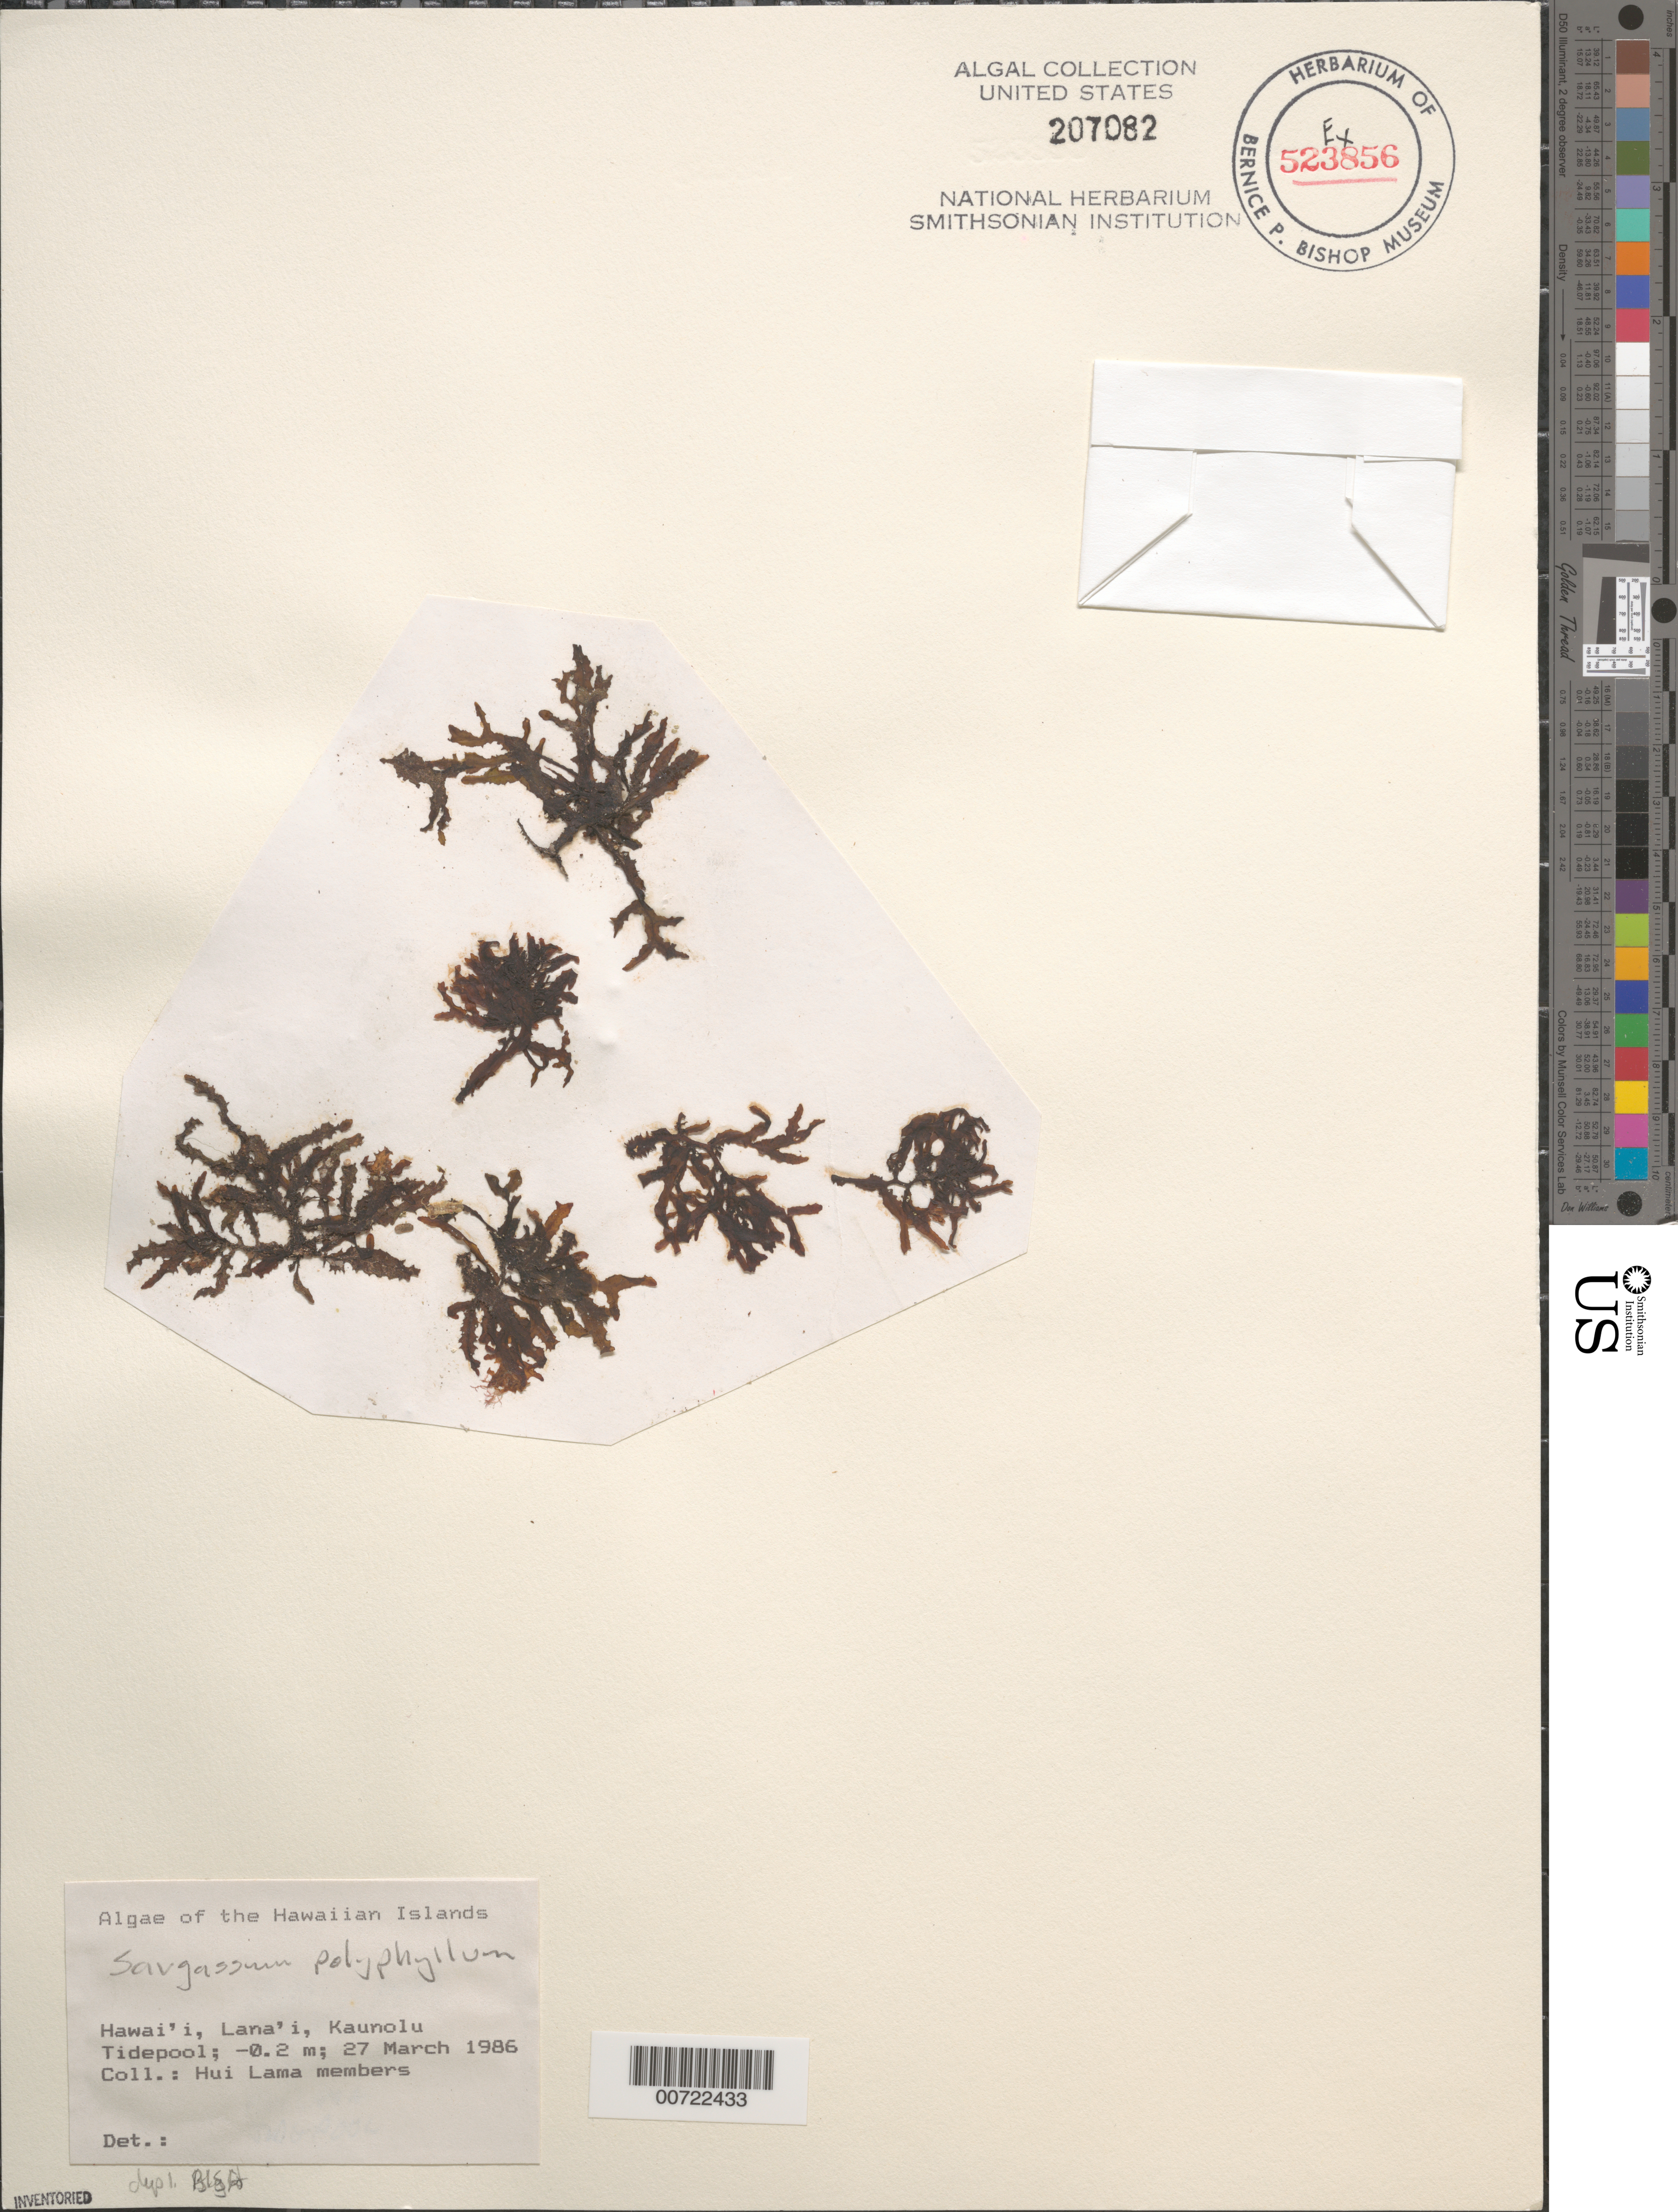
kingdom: Chromista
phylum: Ochrophyta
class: Phaeophyceae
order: Fucales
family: Sargassaceae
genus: Sargassum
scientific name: Sargassum polyphyllum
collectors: Hui Lama members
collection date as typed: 27 Mar 1986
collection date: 1986-03-27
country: United States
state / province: Hawaii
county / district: Maui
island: Lana'i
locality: Kaunolu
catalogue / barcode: US 207082